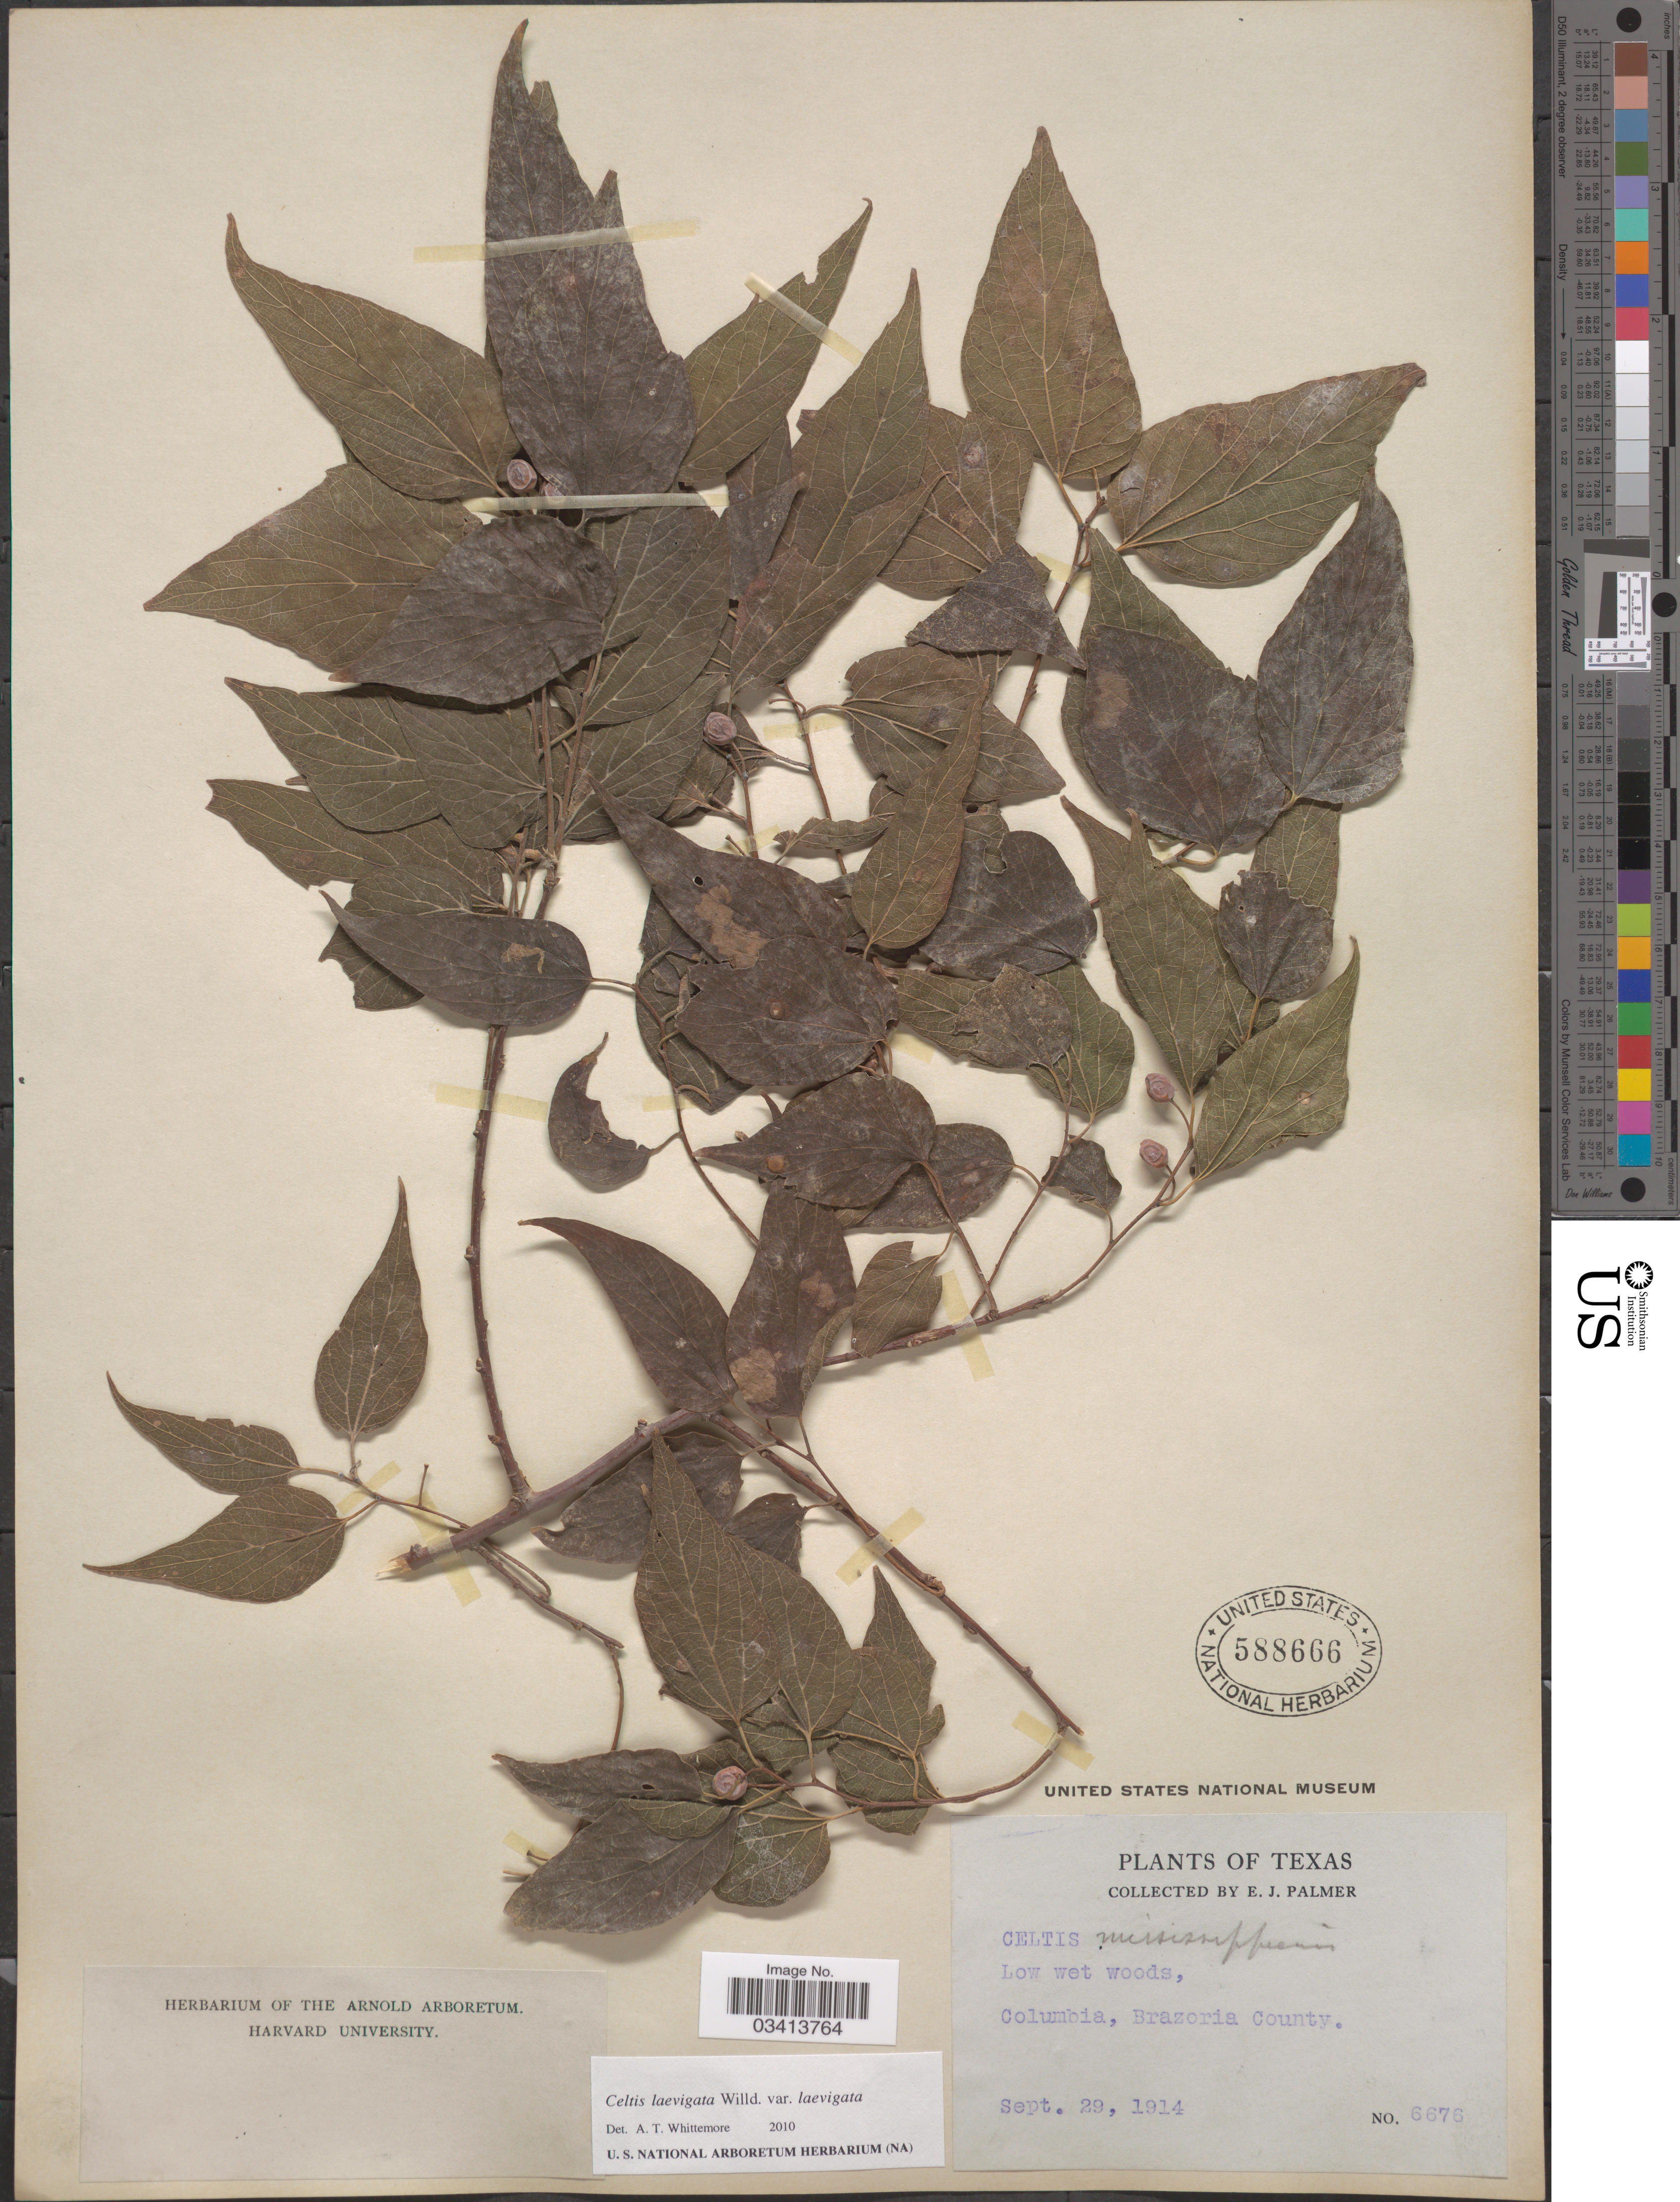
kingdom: Plantae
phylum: Tracheophyta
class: Magnoliopsida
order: Rosales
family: Cannabaceae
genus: Celtis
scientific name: Celtis laevigata var. texana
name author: Sarg.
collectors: E. J. Palmer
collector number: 6676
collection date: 1914-09-29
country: United States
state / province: Texas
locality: Low wet woods, Columbia, Brazoria County.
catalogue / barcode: US 588666